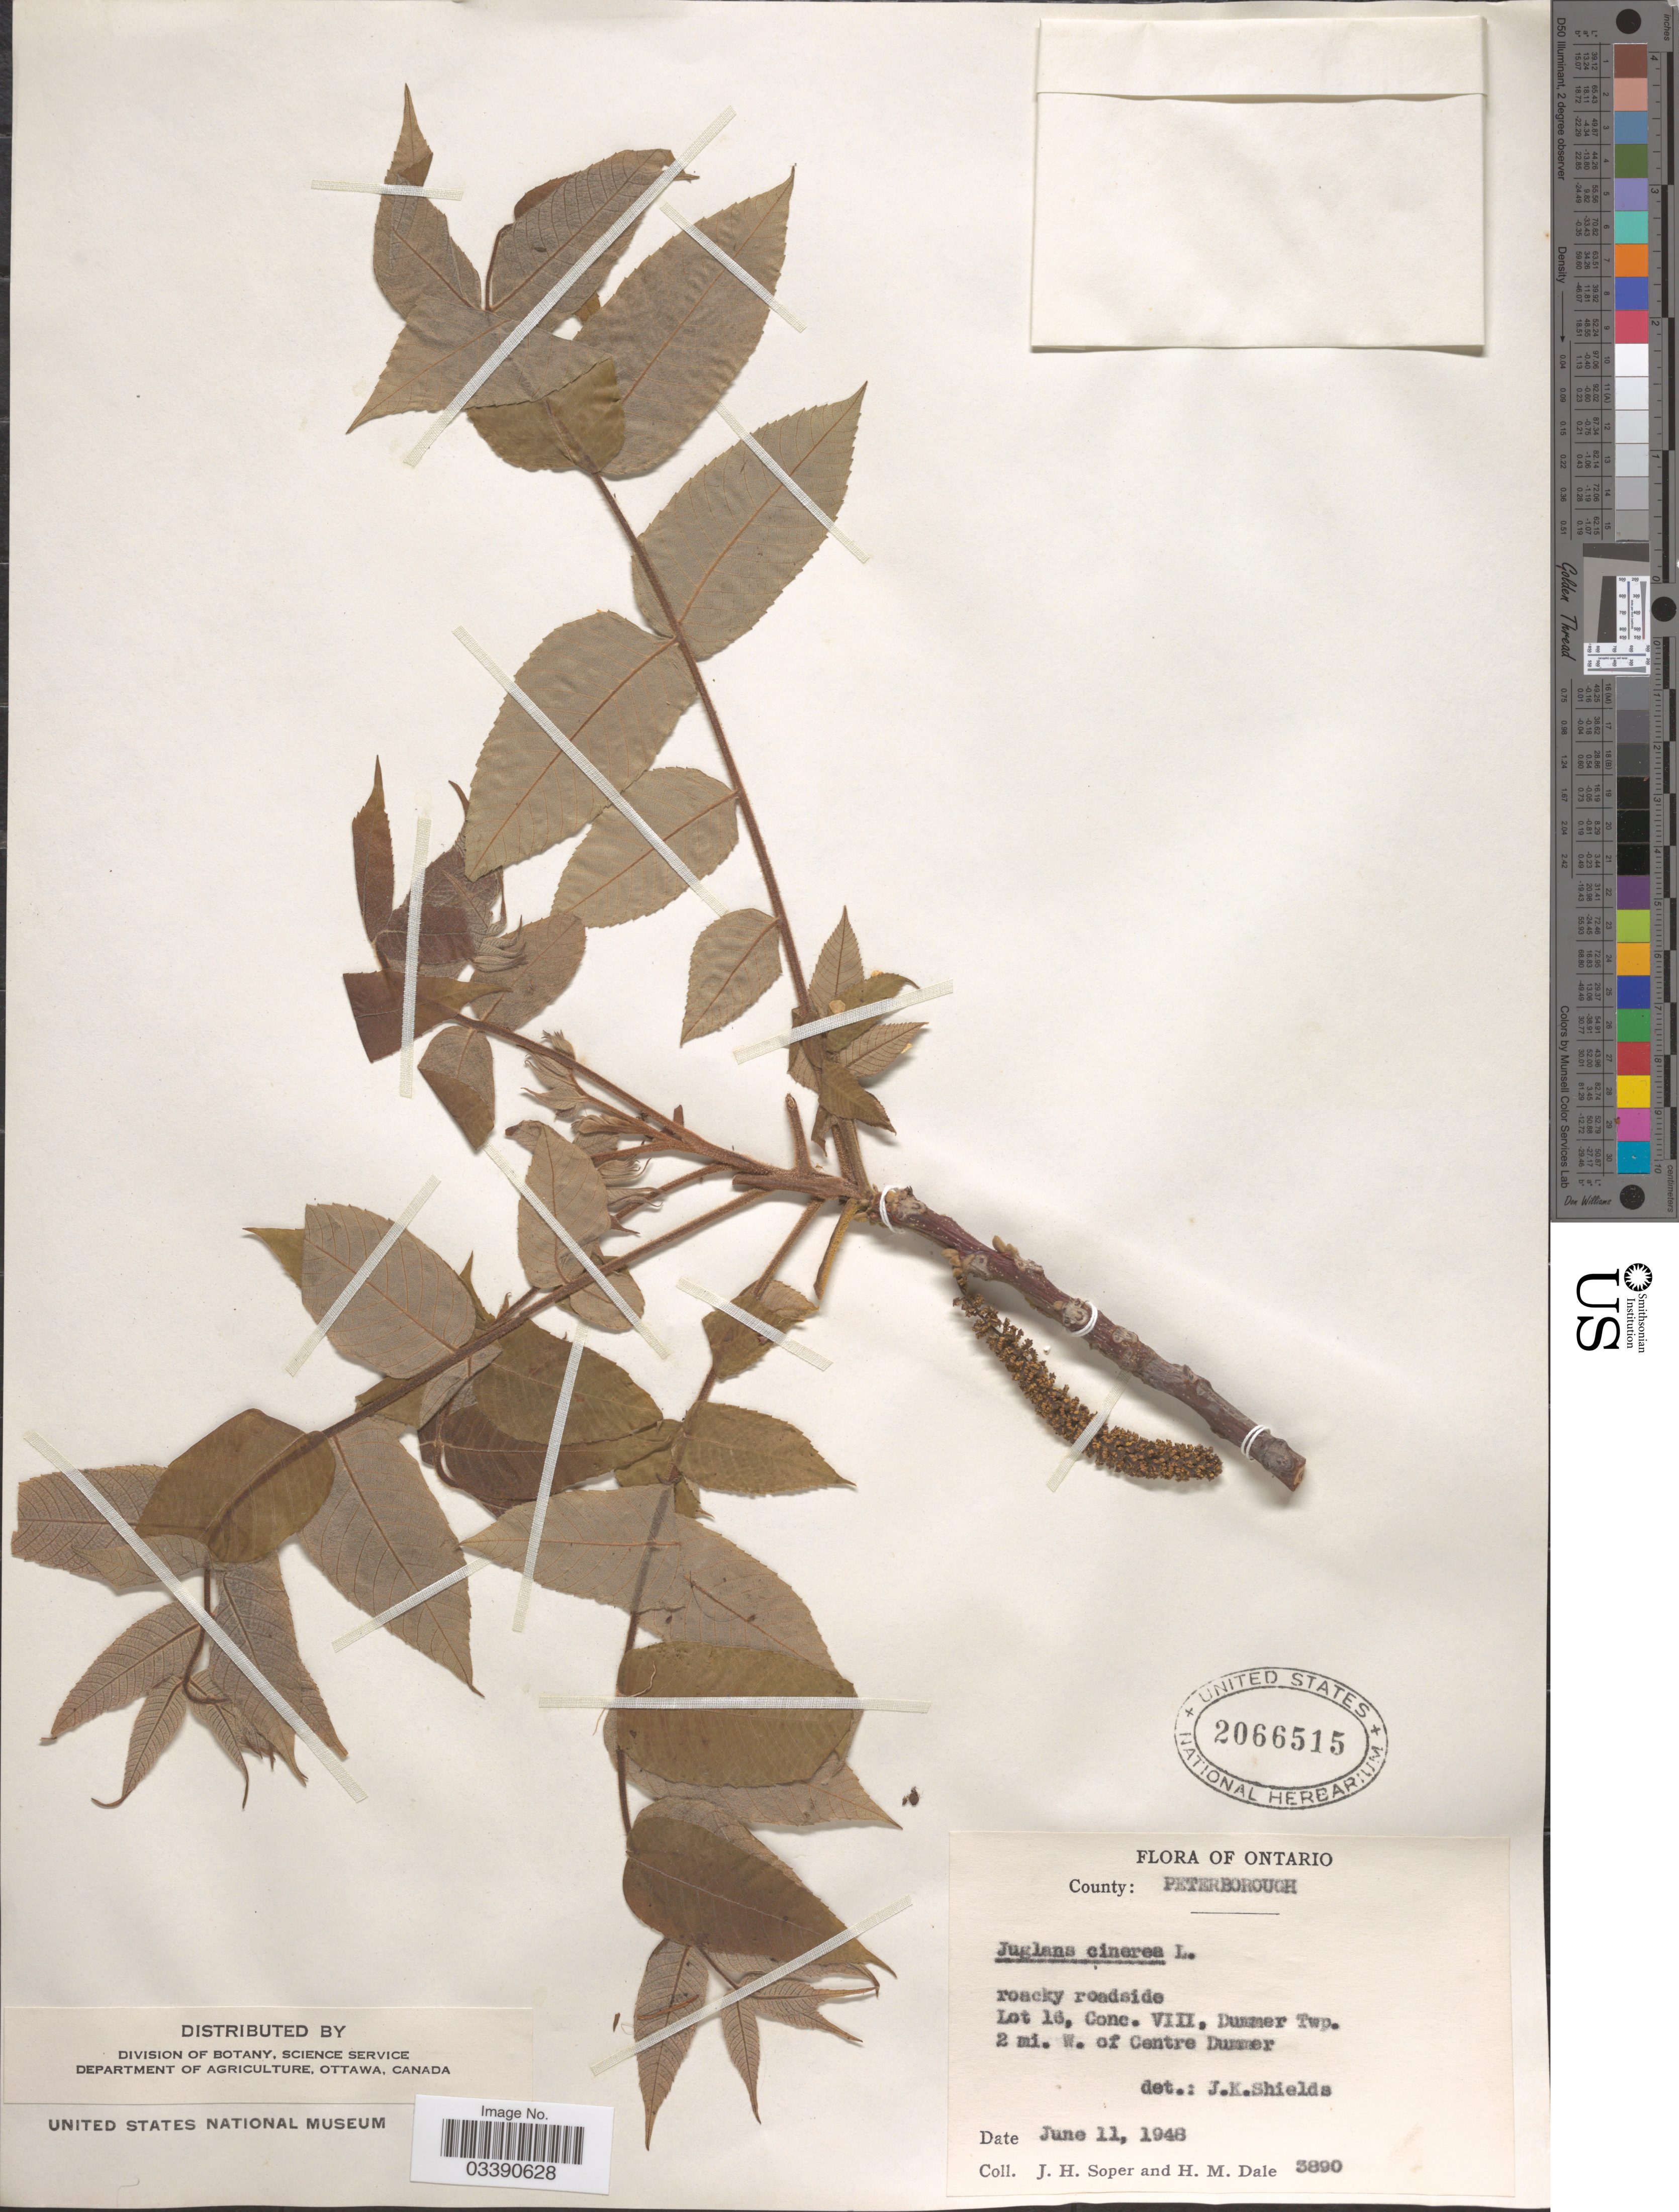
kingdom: Plantae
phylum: Tracheophyta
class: Magnoliopsida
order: Fagales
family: Juglandaceae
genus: Juglans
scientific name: Juglans cinerea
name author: L.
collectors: J. H. Soper & H. M. Dale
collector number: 3890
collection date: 1948-06-11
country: Canada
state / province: Ontario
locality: County: Peterborough. Lot 16, Conc. VIII, Dummer Twp. 2 mi. W. of Centre Dummer.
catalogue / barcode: US 2066515